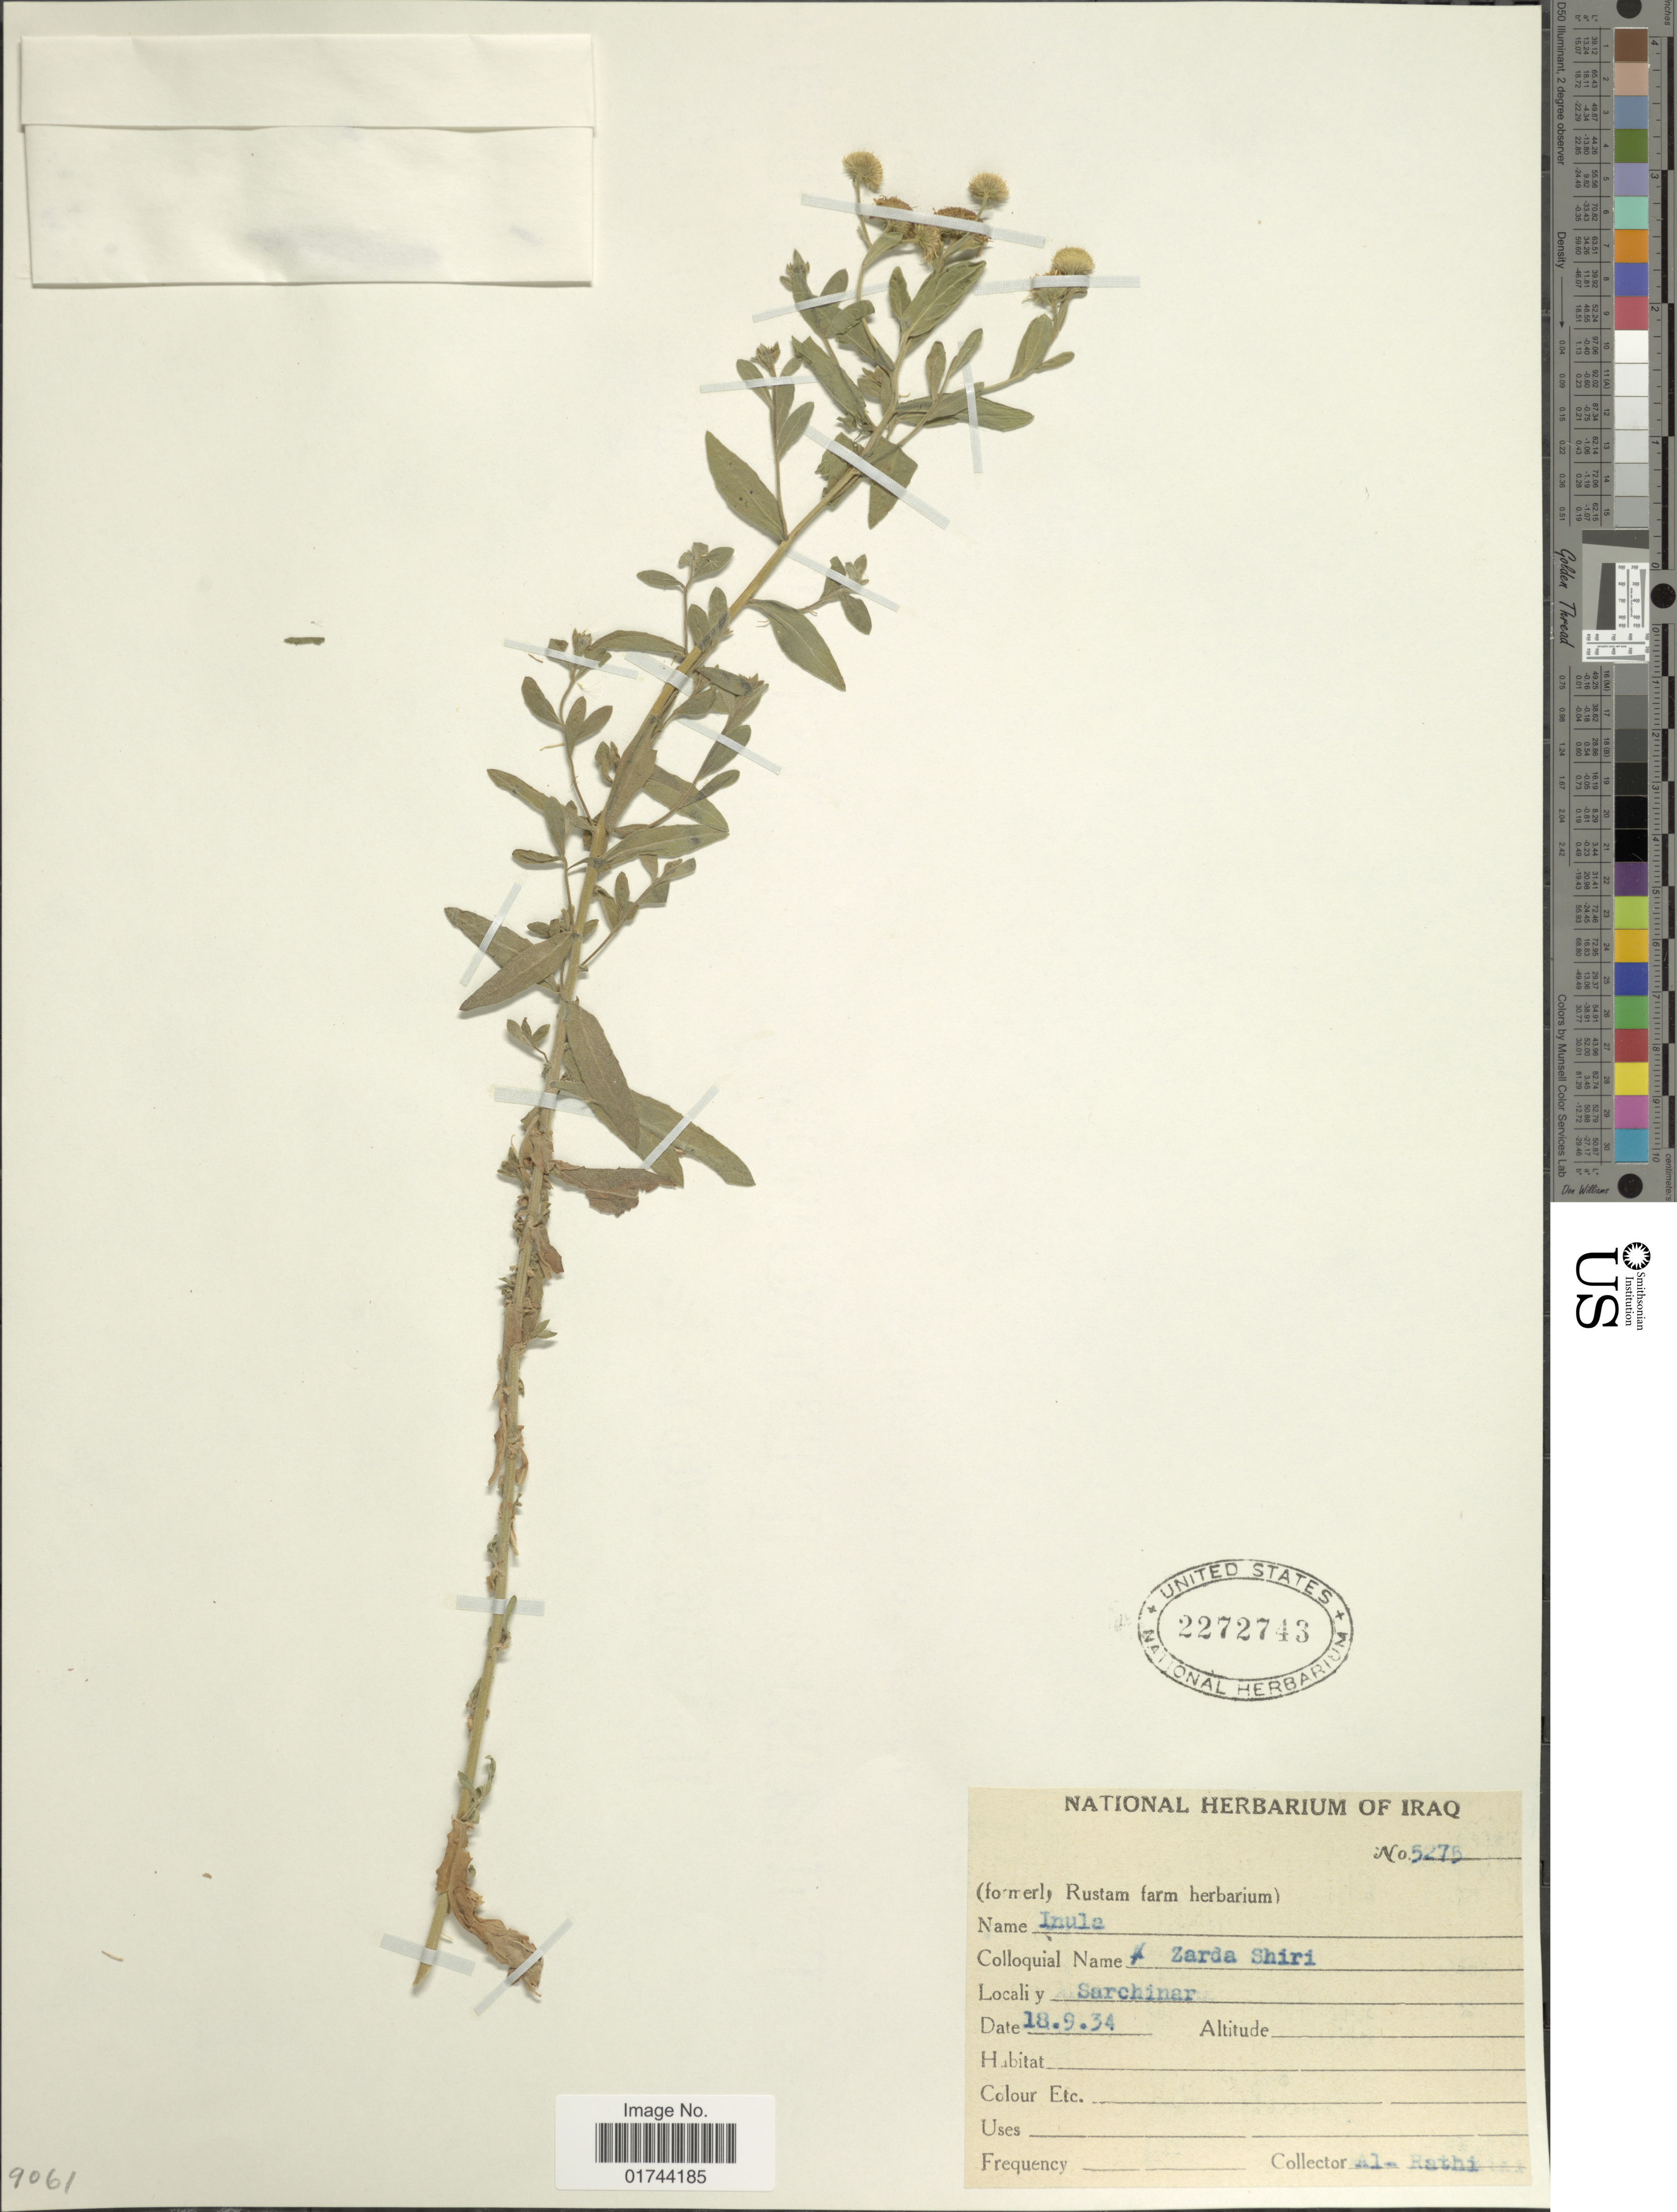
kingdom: Plantae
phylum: Tracheophyta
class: Magnoliopsida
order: Asterales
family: Asteraceae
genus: Inula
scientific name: Inula sp.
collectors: Al- Rathi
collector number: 5275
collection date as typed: Transcribed d/m/y: 18/9/34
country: Iraq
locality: Sarchinar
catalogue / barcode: US 2272743